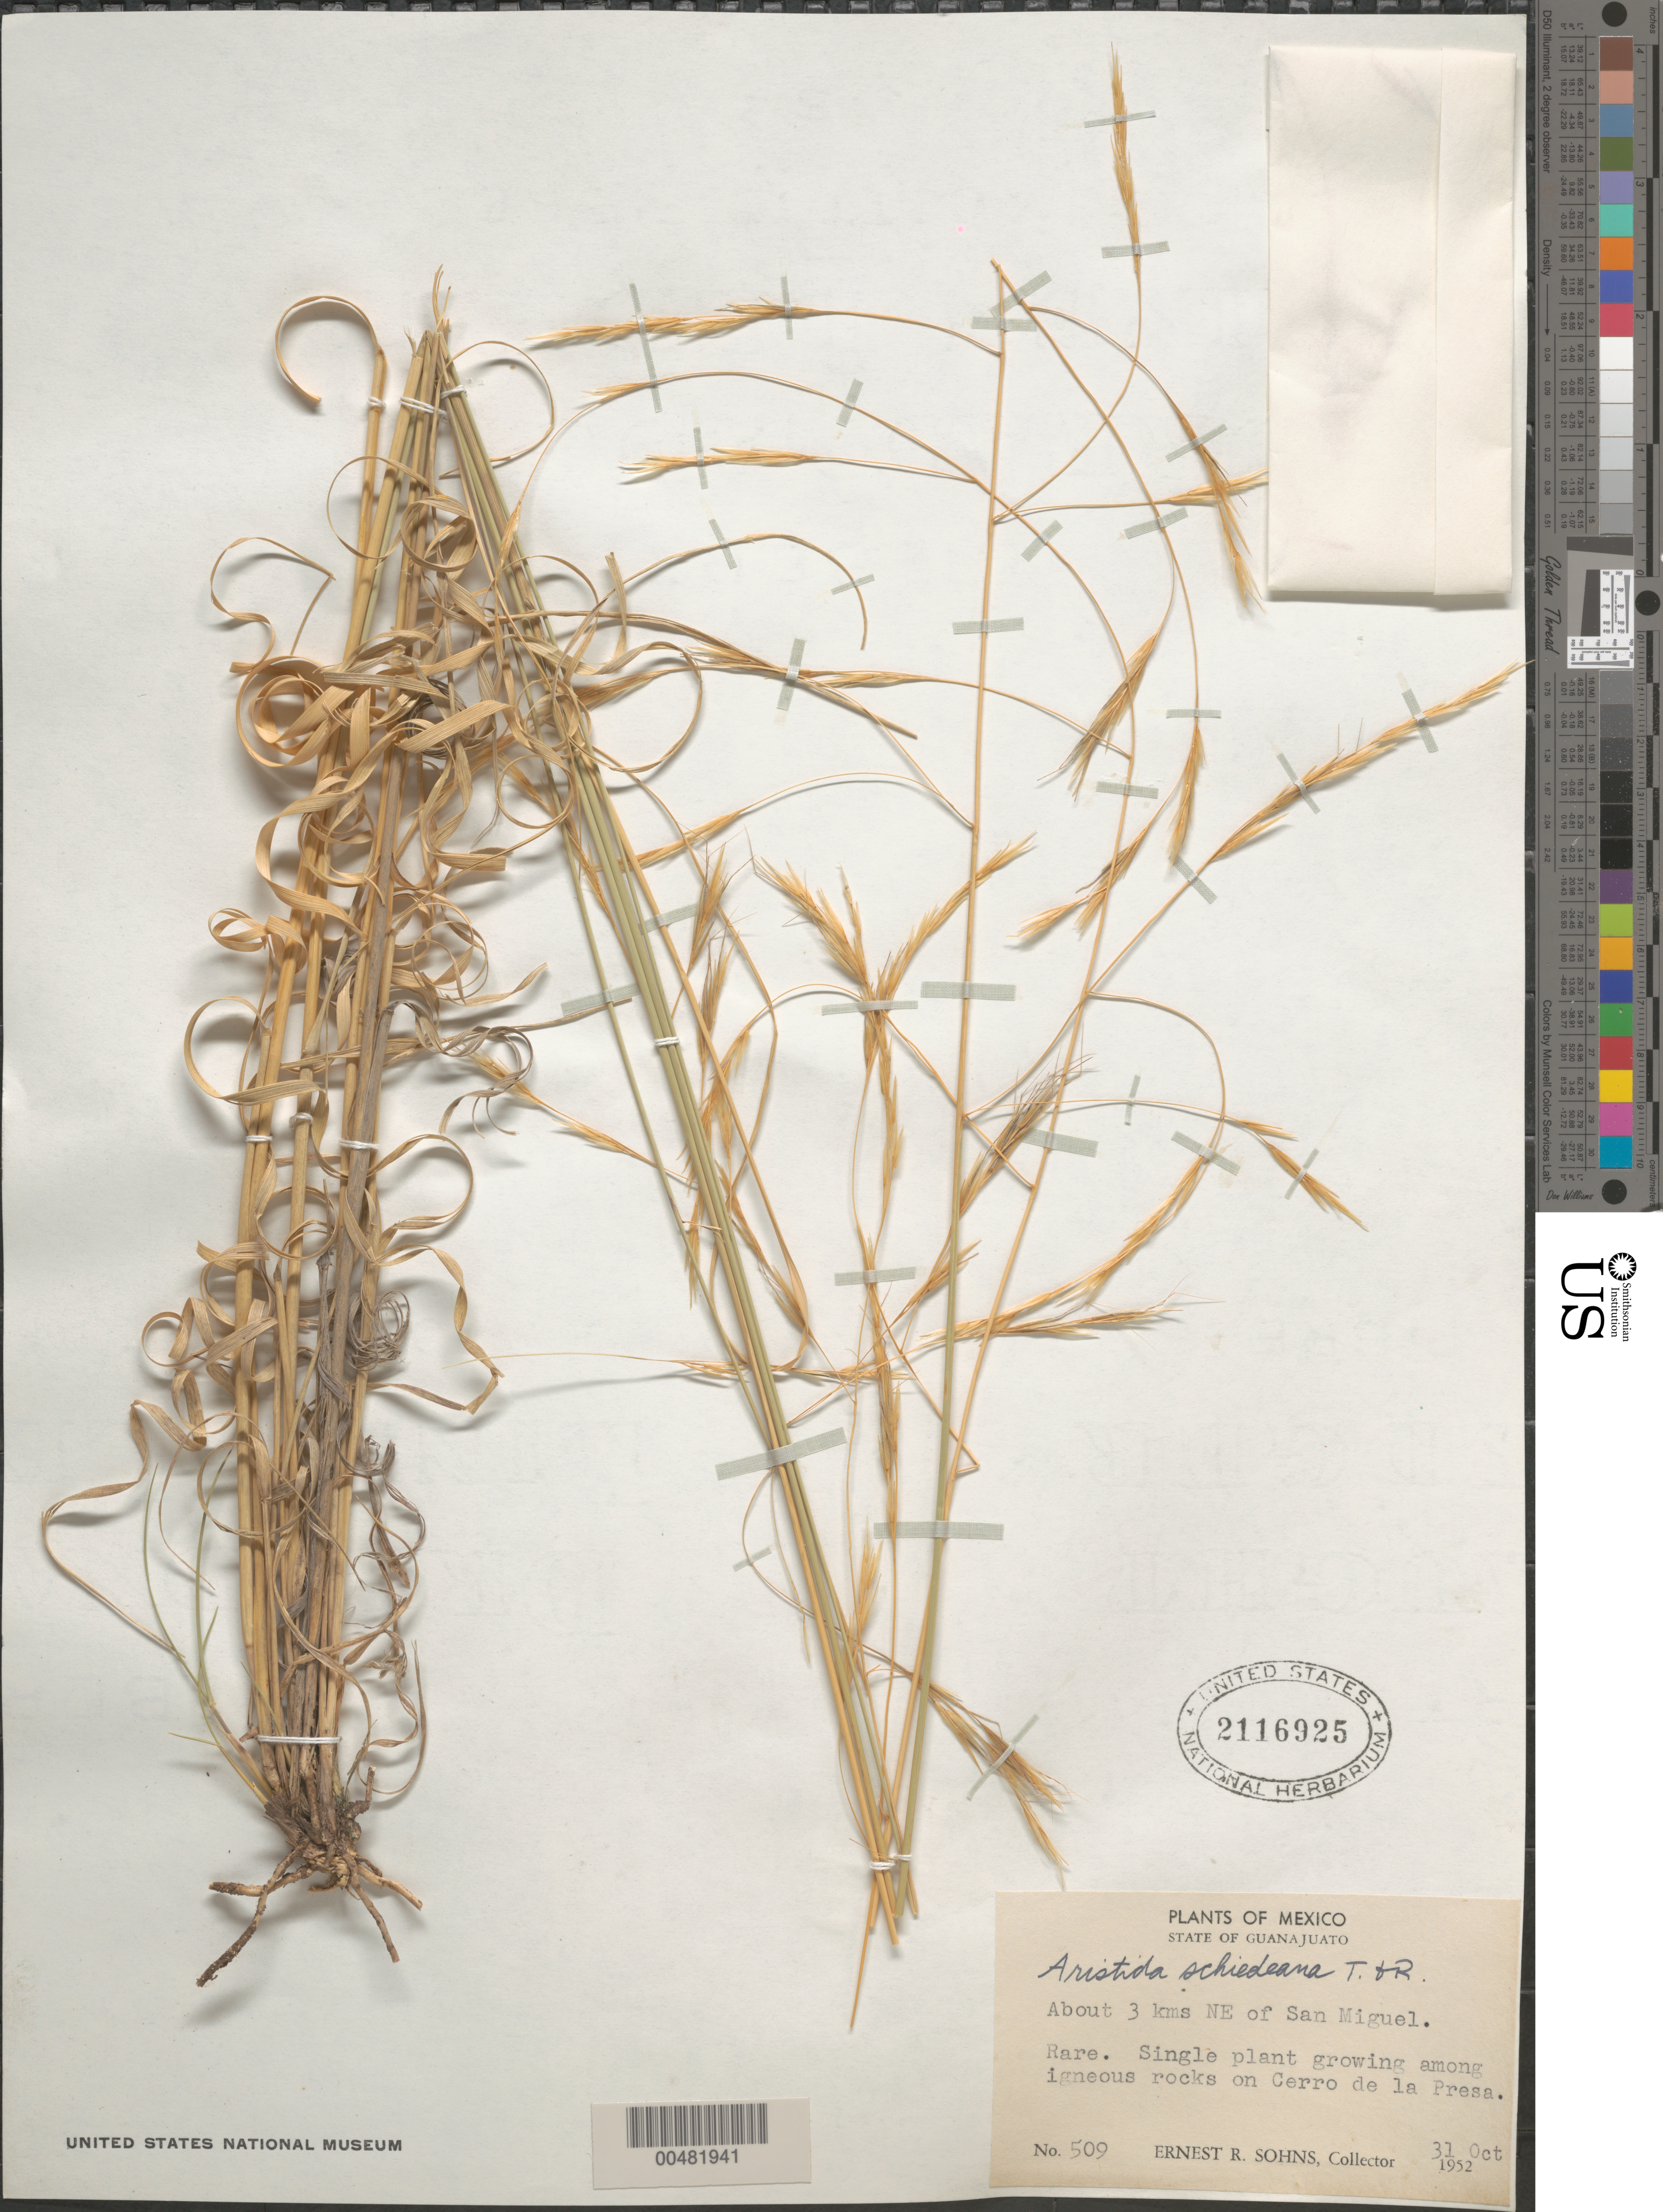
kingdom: Plantae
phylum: Tracheophyta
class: Liliopsida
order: Poales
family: Poaceae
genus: Aristida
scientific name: Aristida schiedeana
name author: Trin. & Rupr.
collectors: E. R. Sohns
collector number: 509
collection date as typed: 31 Oct 1952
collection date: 1952-10-31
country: Mexico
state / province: Guanajuato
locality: About 3 km NE of San Miguel, Cerro de La Presa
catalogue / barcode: US 2116925